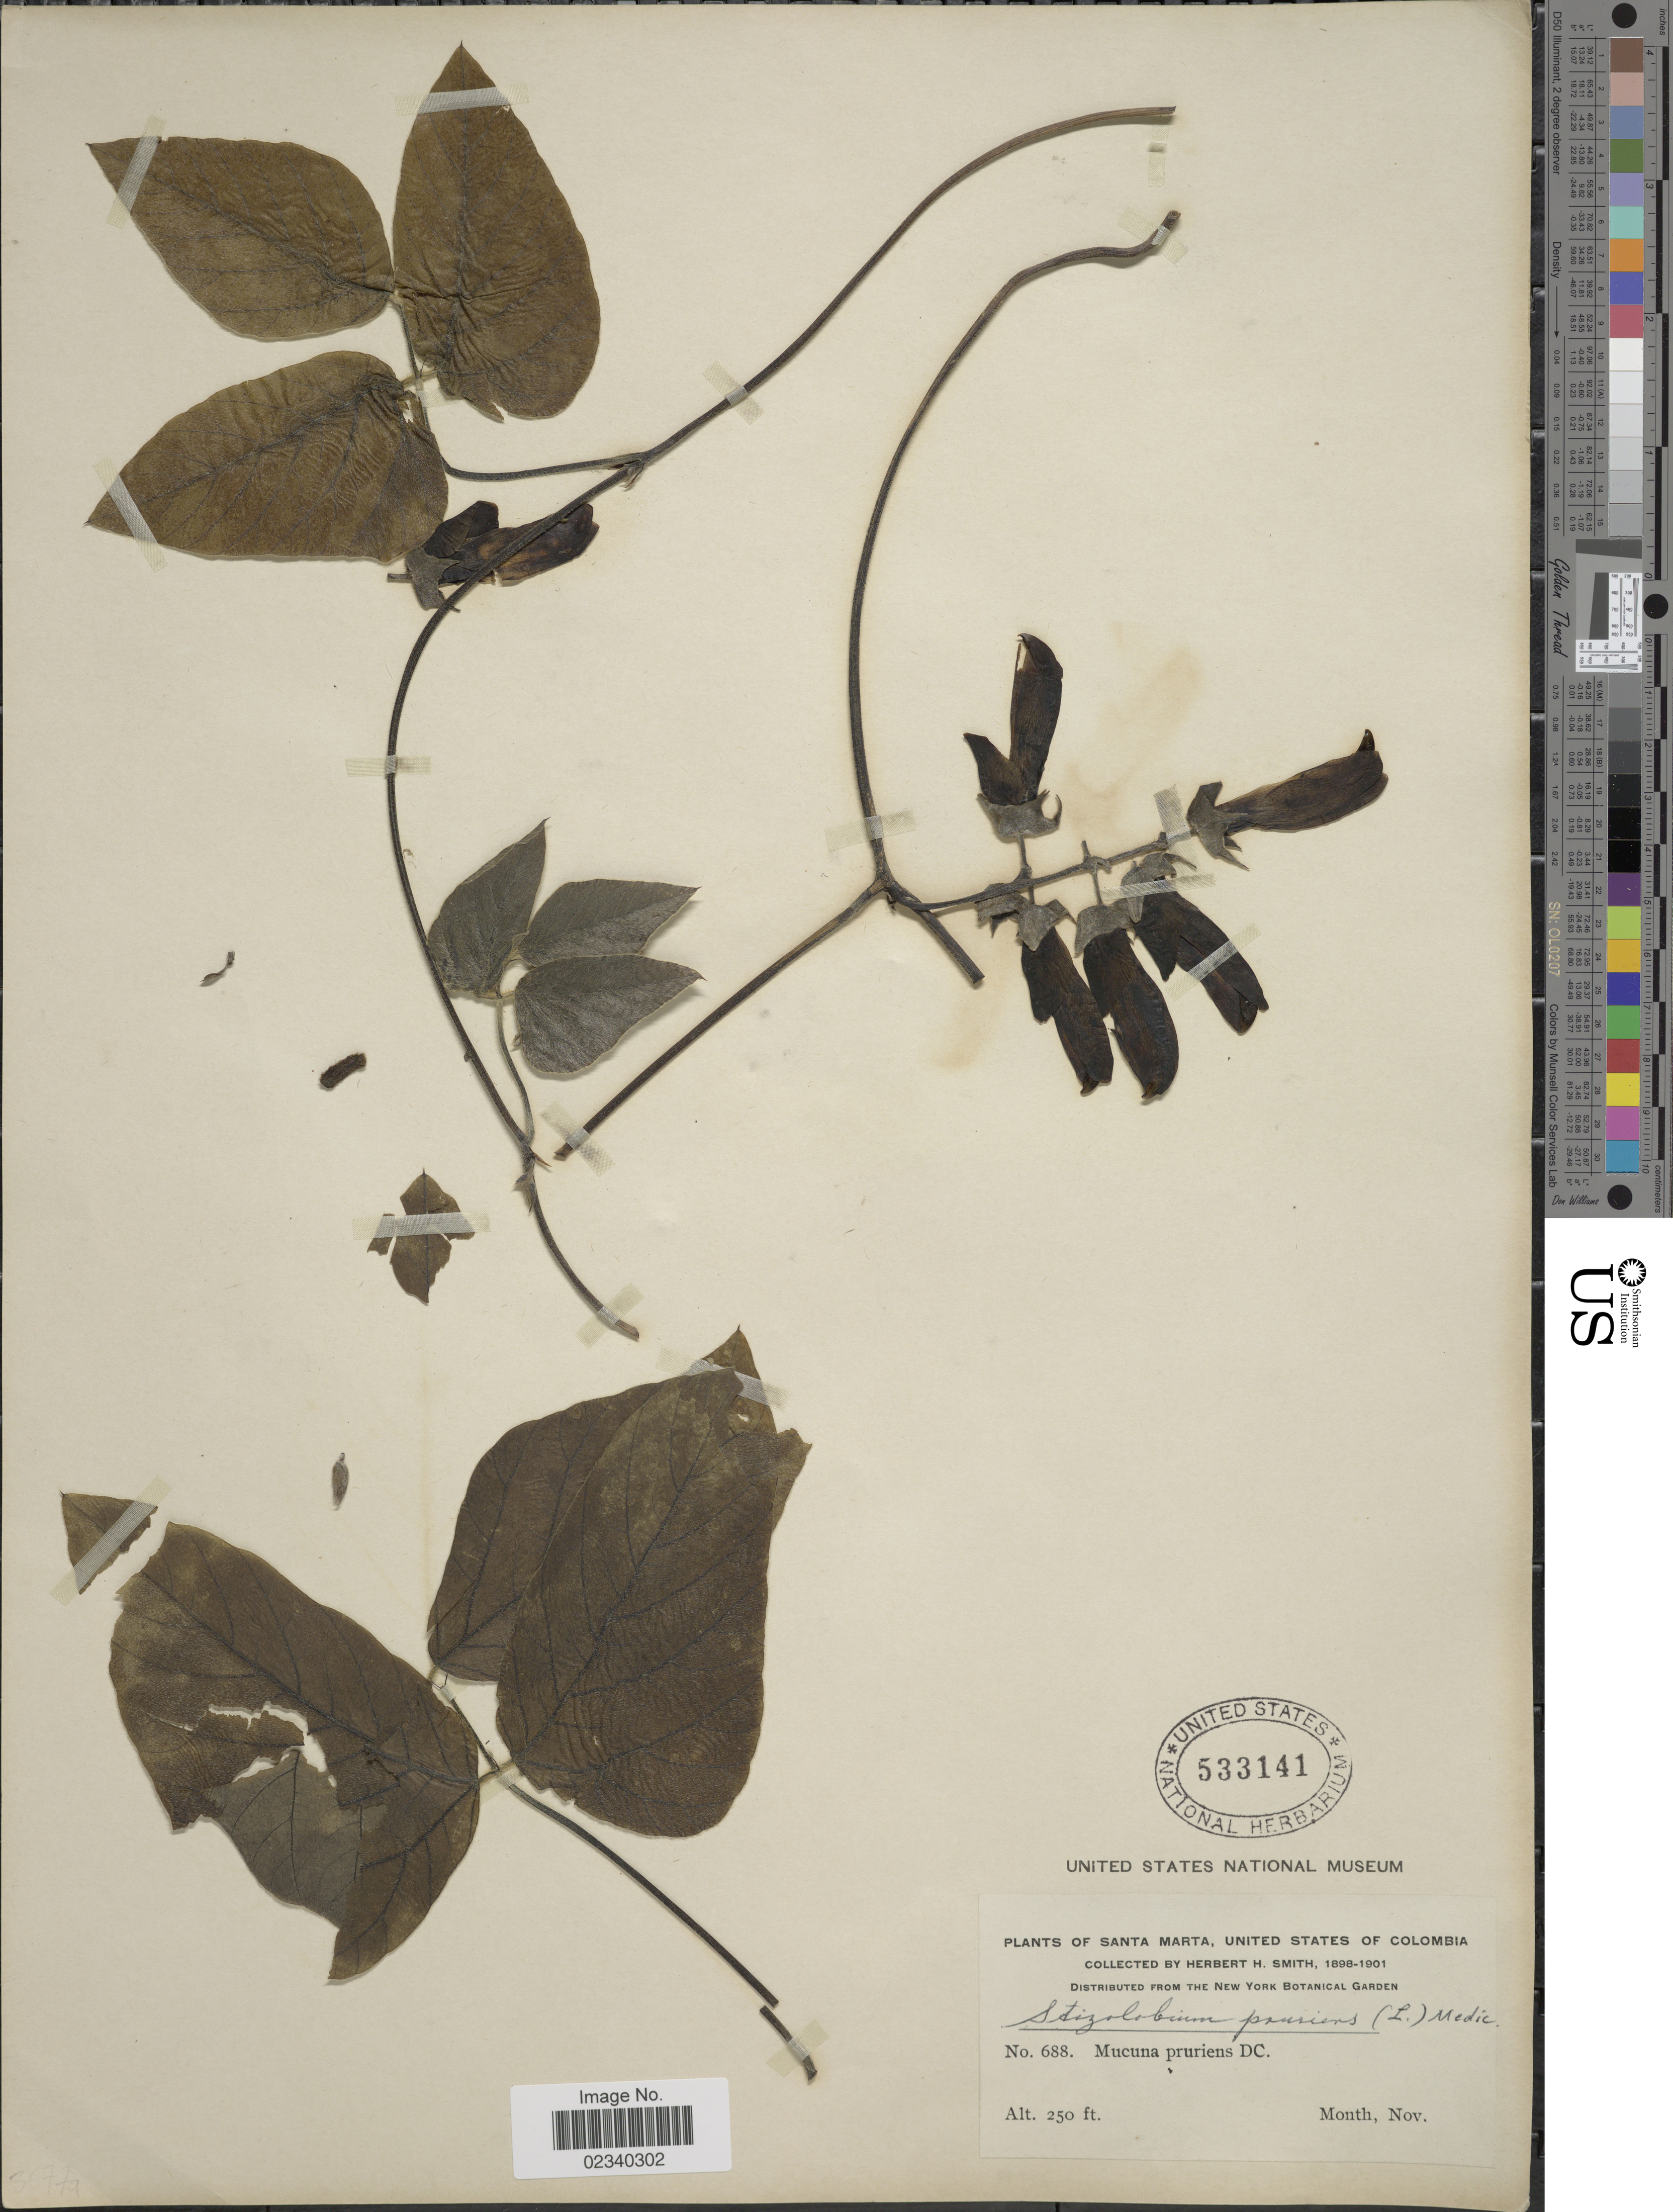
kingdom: Plantae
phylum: Tracheophyta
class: Magnoliopsida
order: Fabales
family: Fabaceae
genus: Mucuna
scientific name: Mucuna pruriens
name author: (L.) DC.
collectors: Herbert H. Smith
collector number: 688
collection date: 1898-11/1901-11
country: Colombia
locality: Santa Marta, United States of Columbia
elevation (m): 76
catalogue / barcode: US 533141